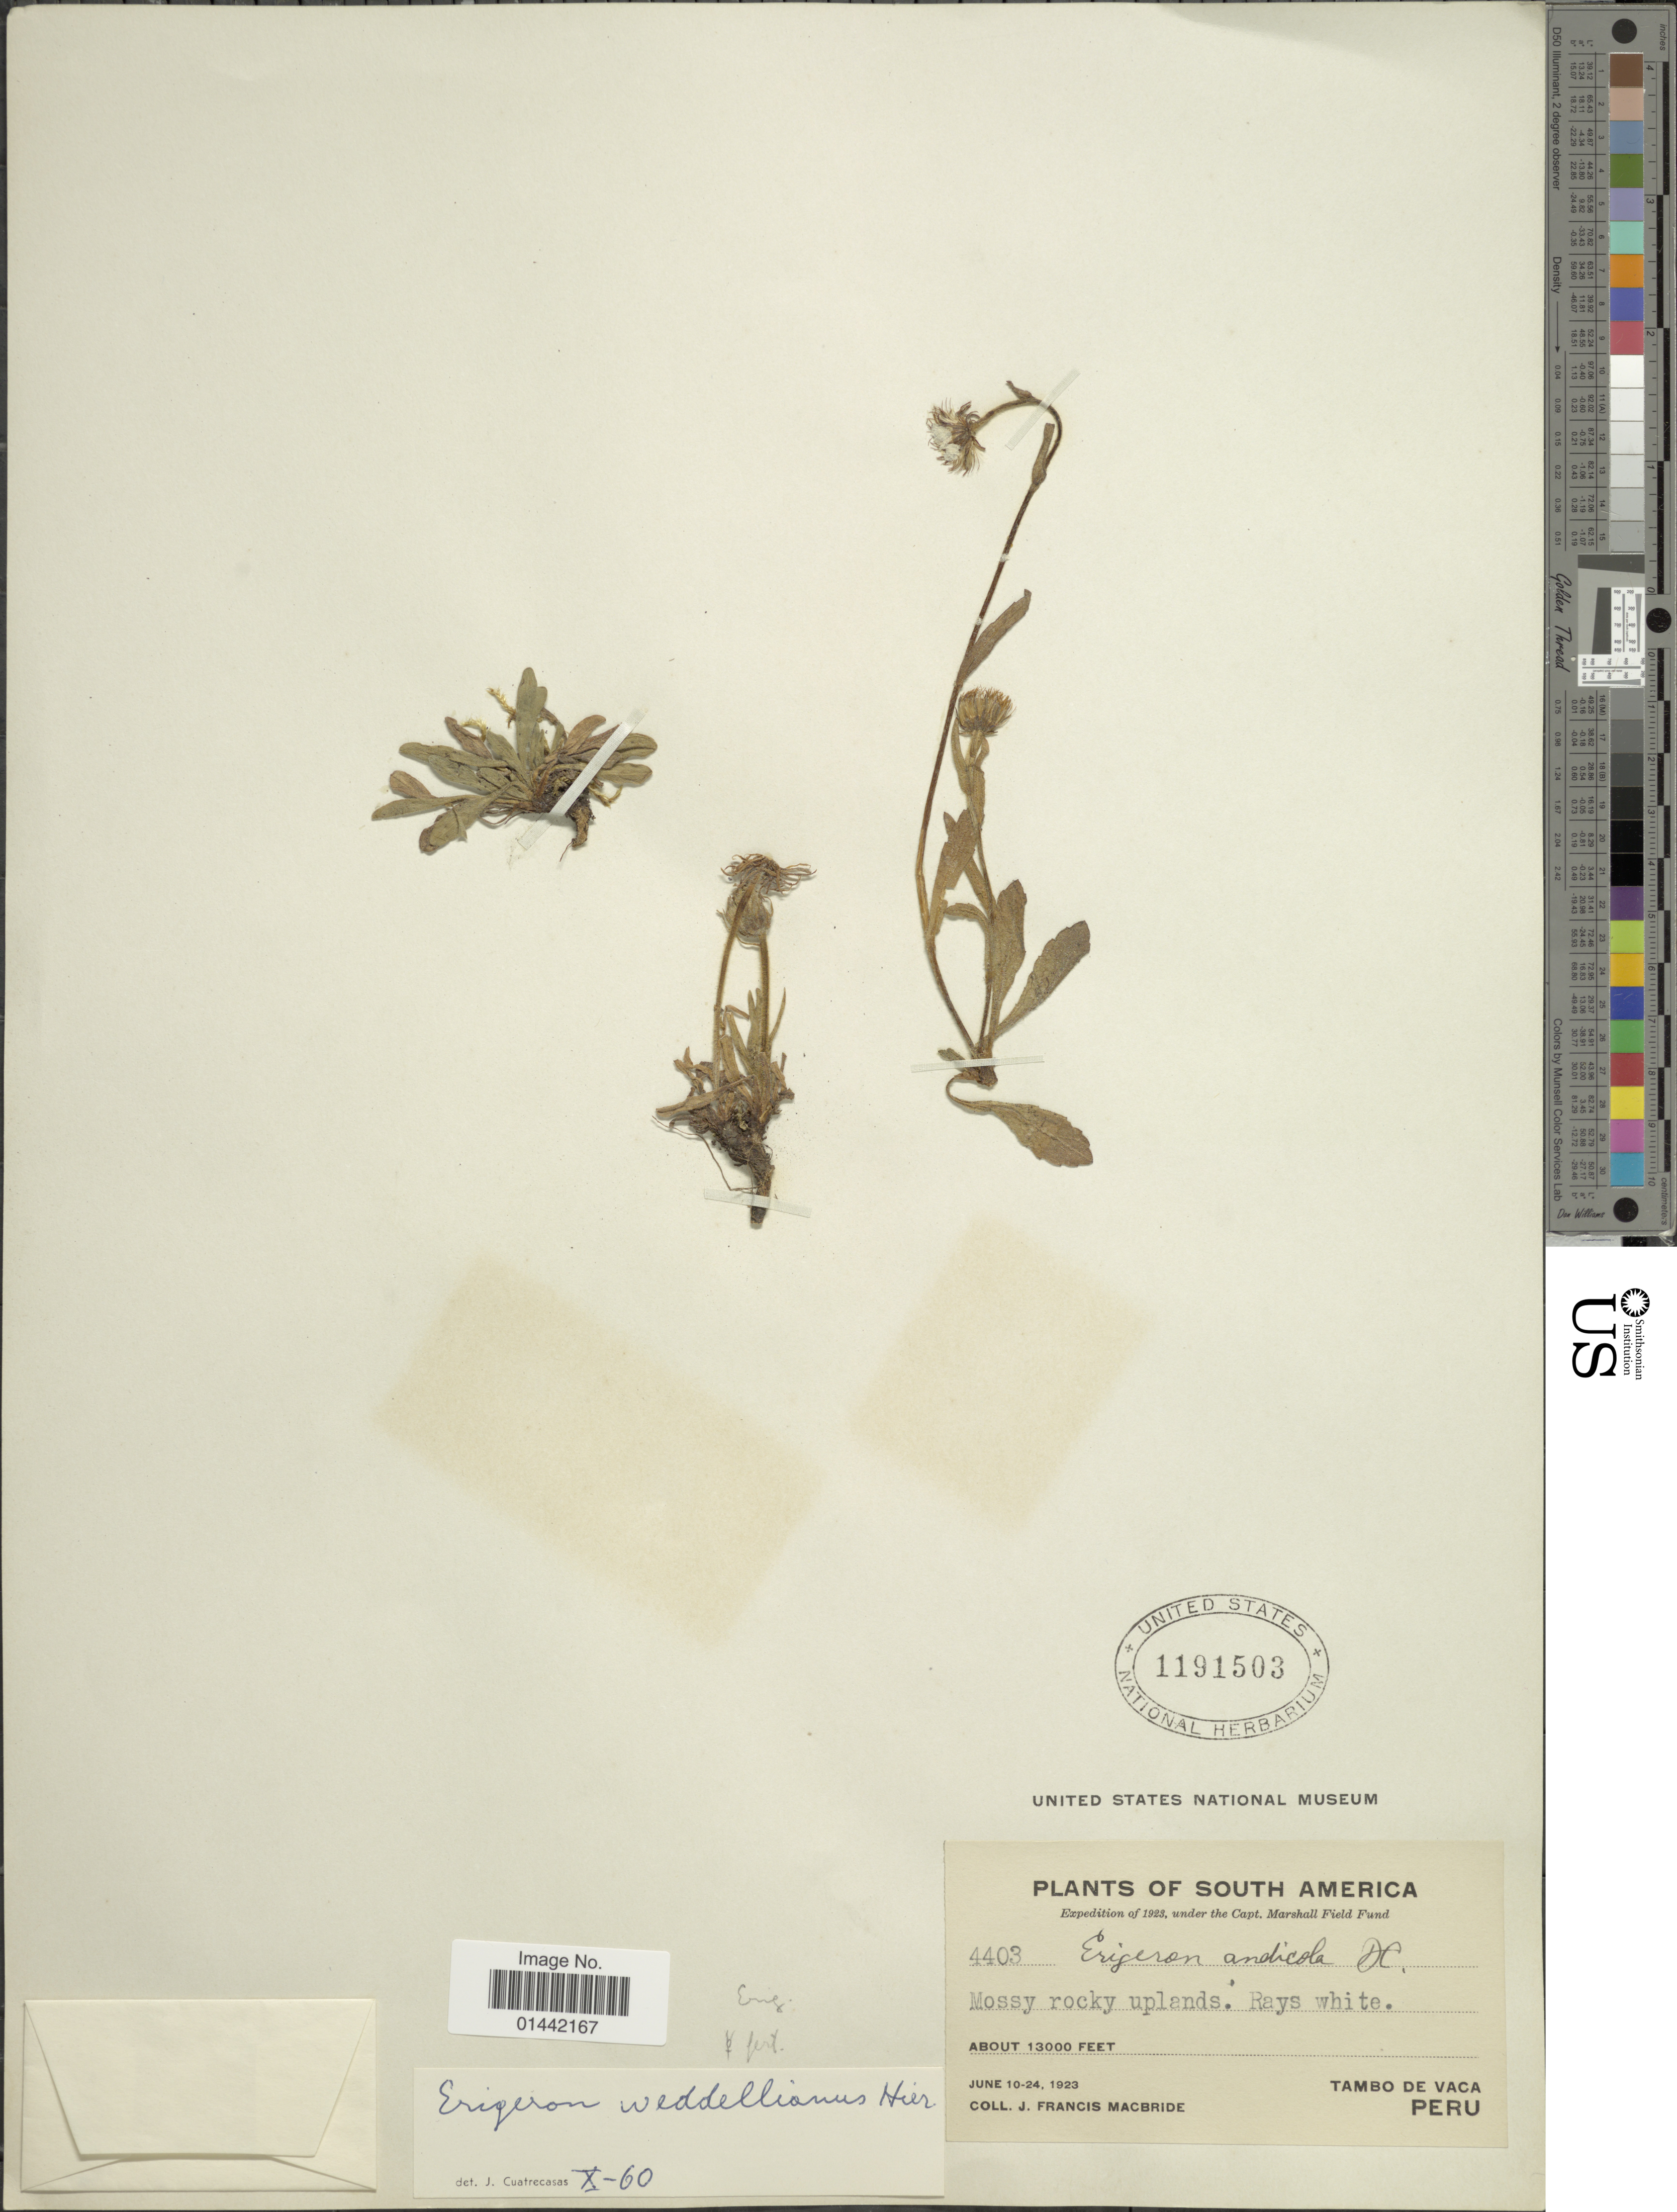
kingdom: Plantae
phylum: Tracheophyta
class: Magnoliopsida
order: Asterales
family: Asteraceae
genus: Erigeron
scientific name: Erigeron equadoriensis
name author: Hieron.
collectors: J. F. Macbride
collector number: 4403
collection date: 1923-06-10/1923-06-24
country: Peru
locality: South America, mossy rocky uplands, Tambo de Vaca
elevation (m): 3962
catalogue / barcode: US 1191503